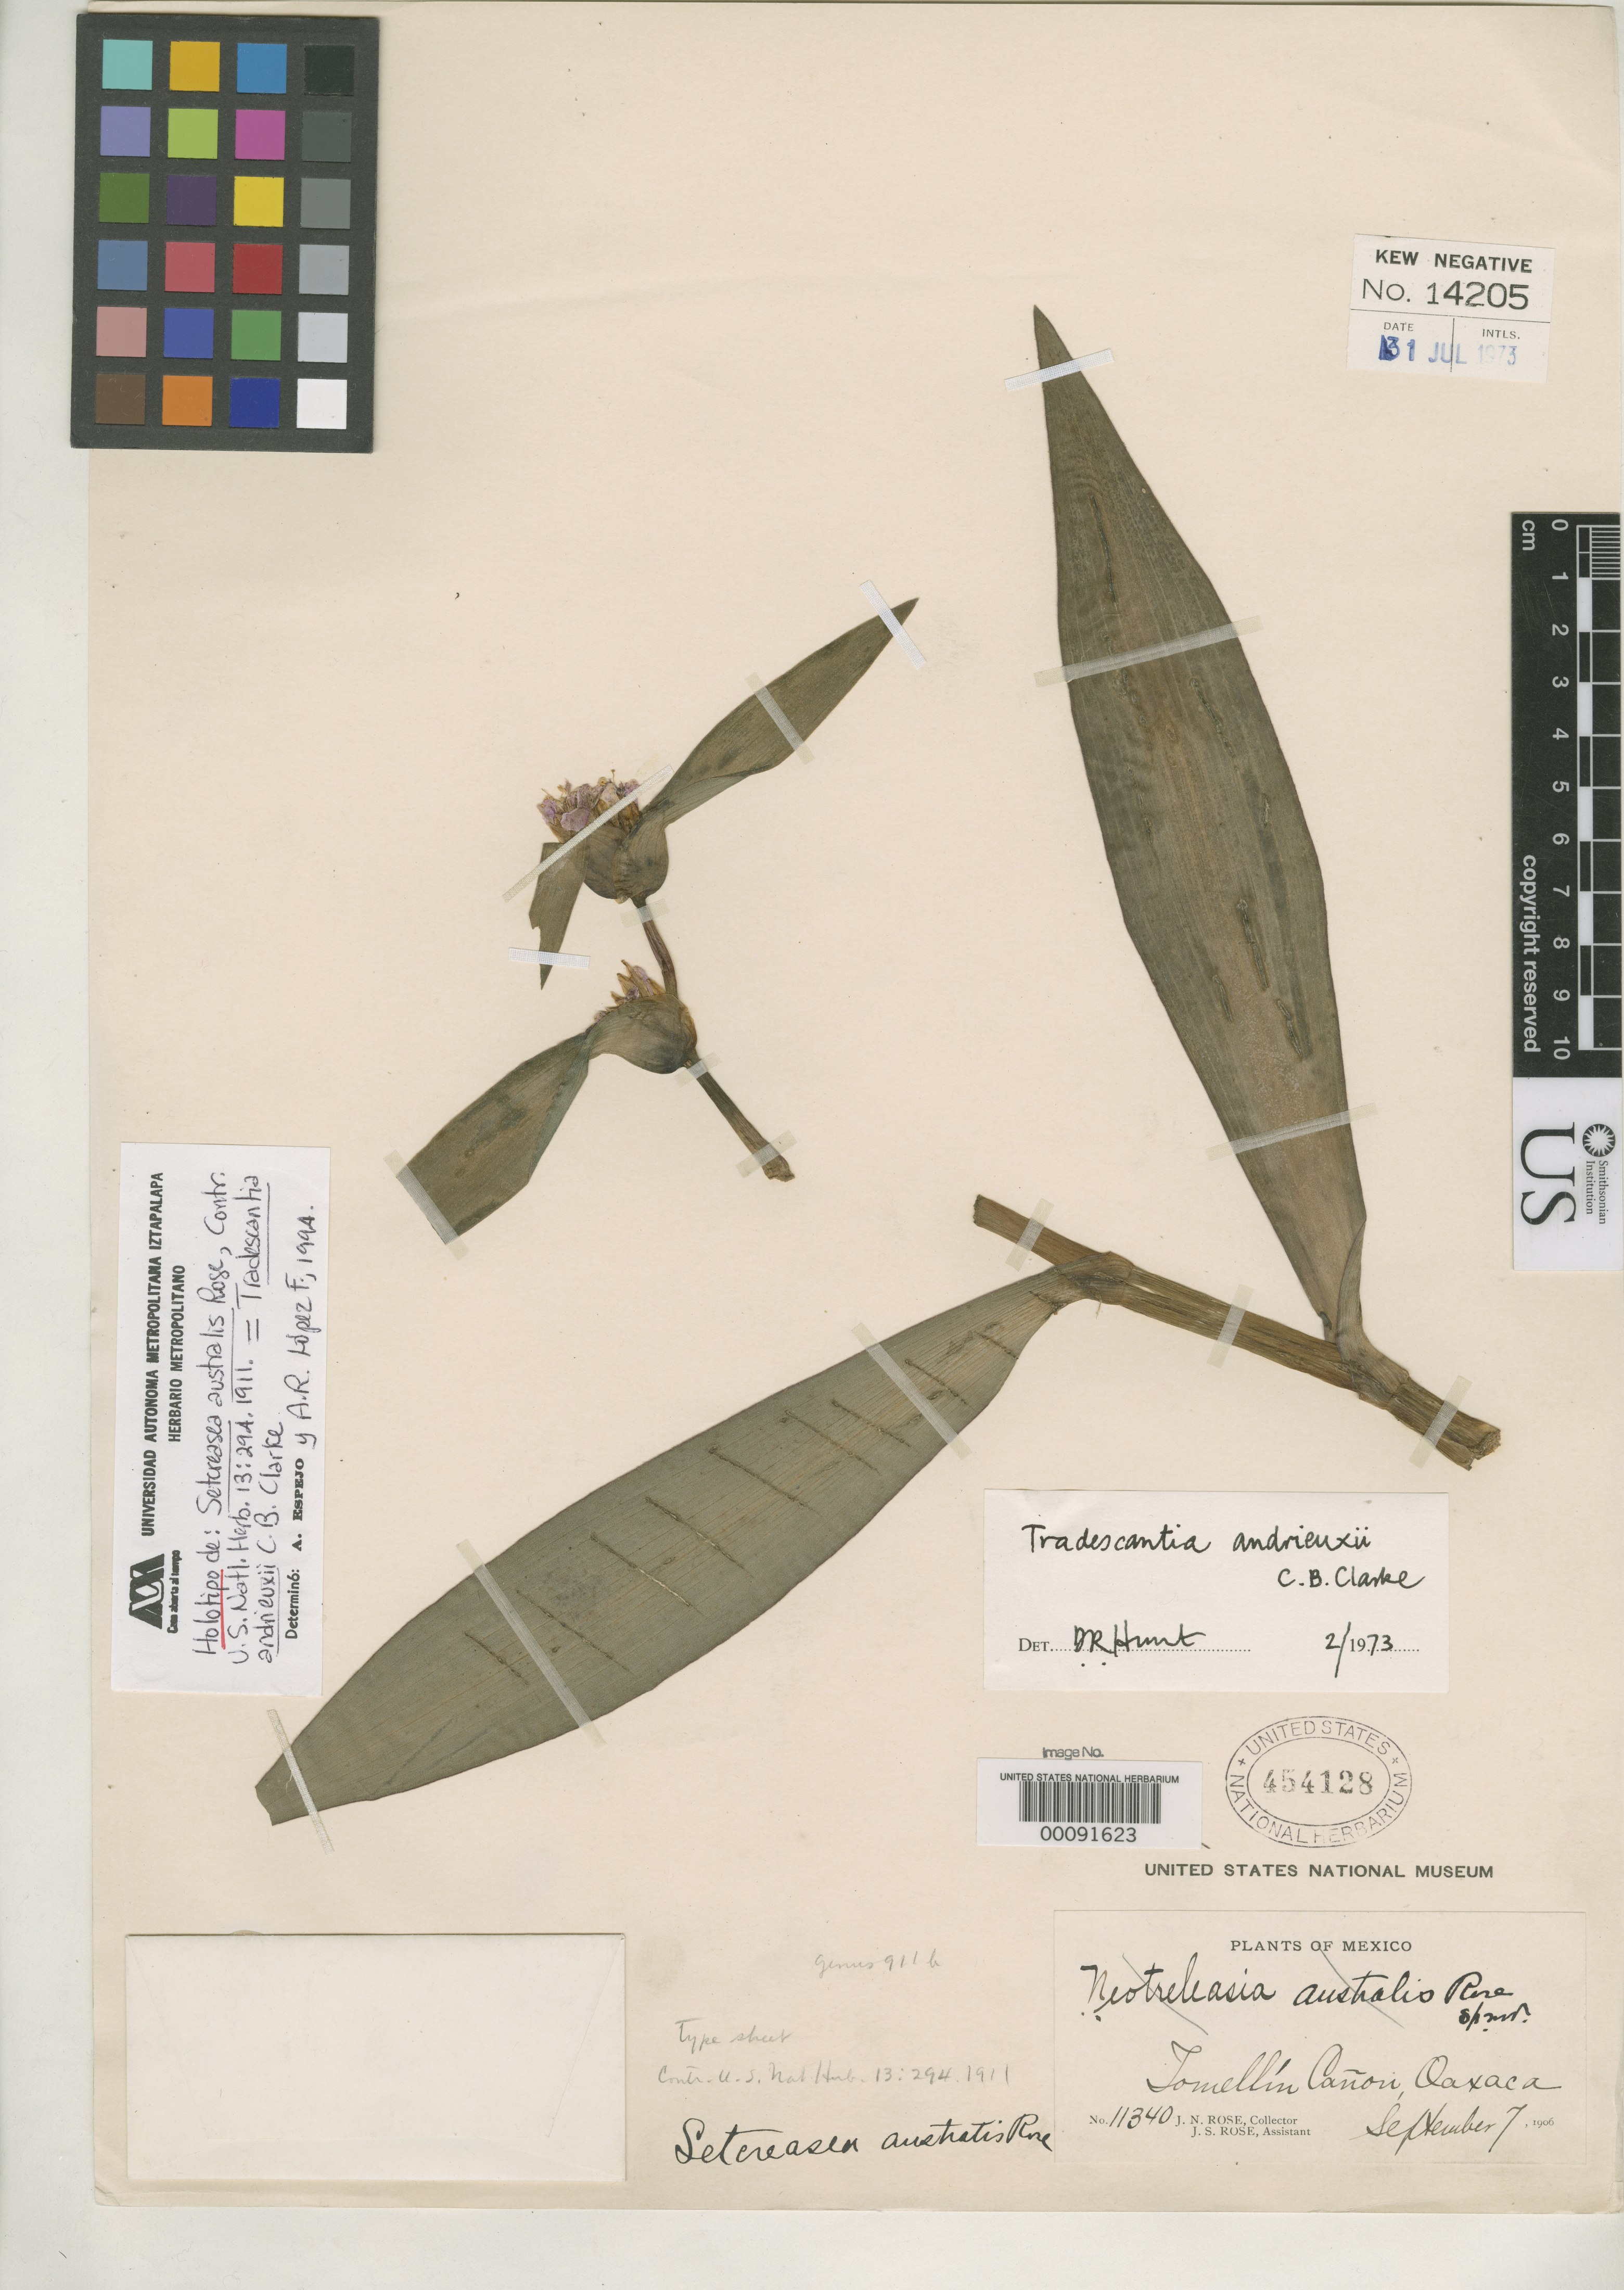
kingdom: Plantae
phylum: Tracheophyta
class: Liliopsida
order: Commelinales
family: Commelinaceae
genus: Setcreasea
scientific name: Setcreasea australis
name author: Rose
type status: Holotype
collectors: J. N. Rose & J. S. Rose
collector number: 11340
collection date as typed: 07 Sep 1906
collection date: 1906-09-07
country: Mexico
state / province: Oaxaca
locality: Tomellin Canyon.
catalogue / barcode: US 454128